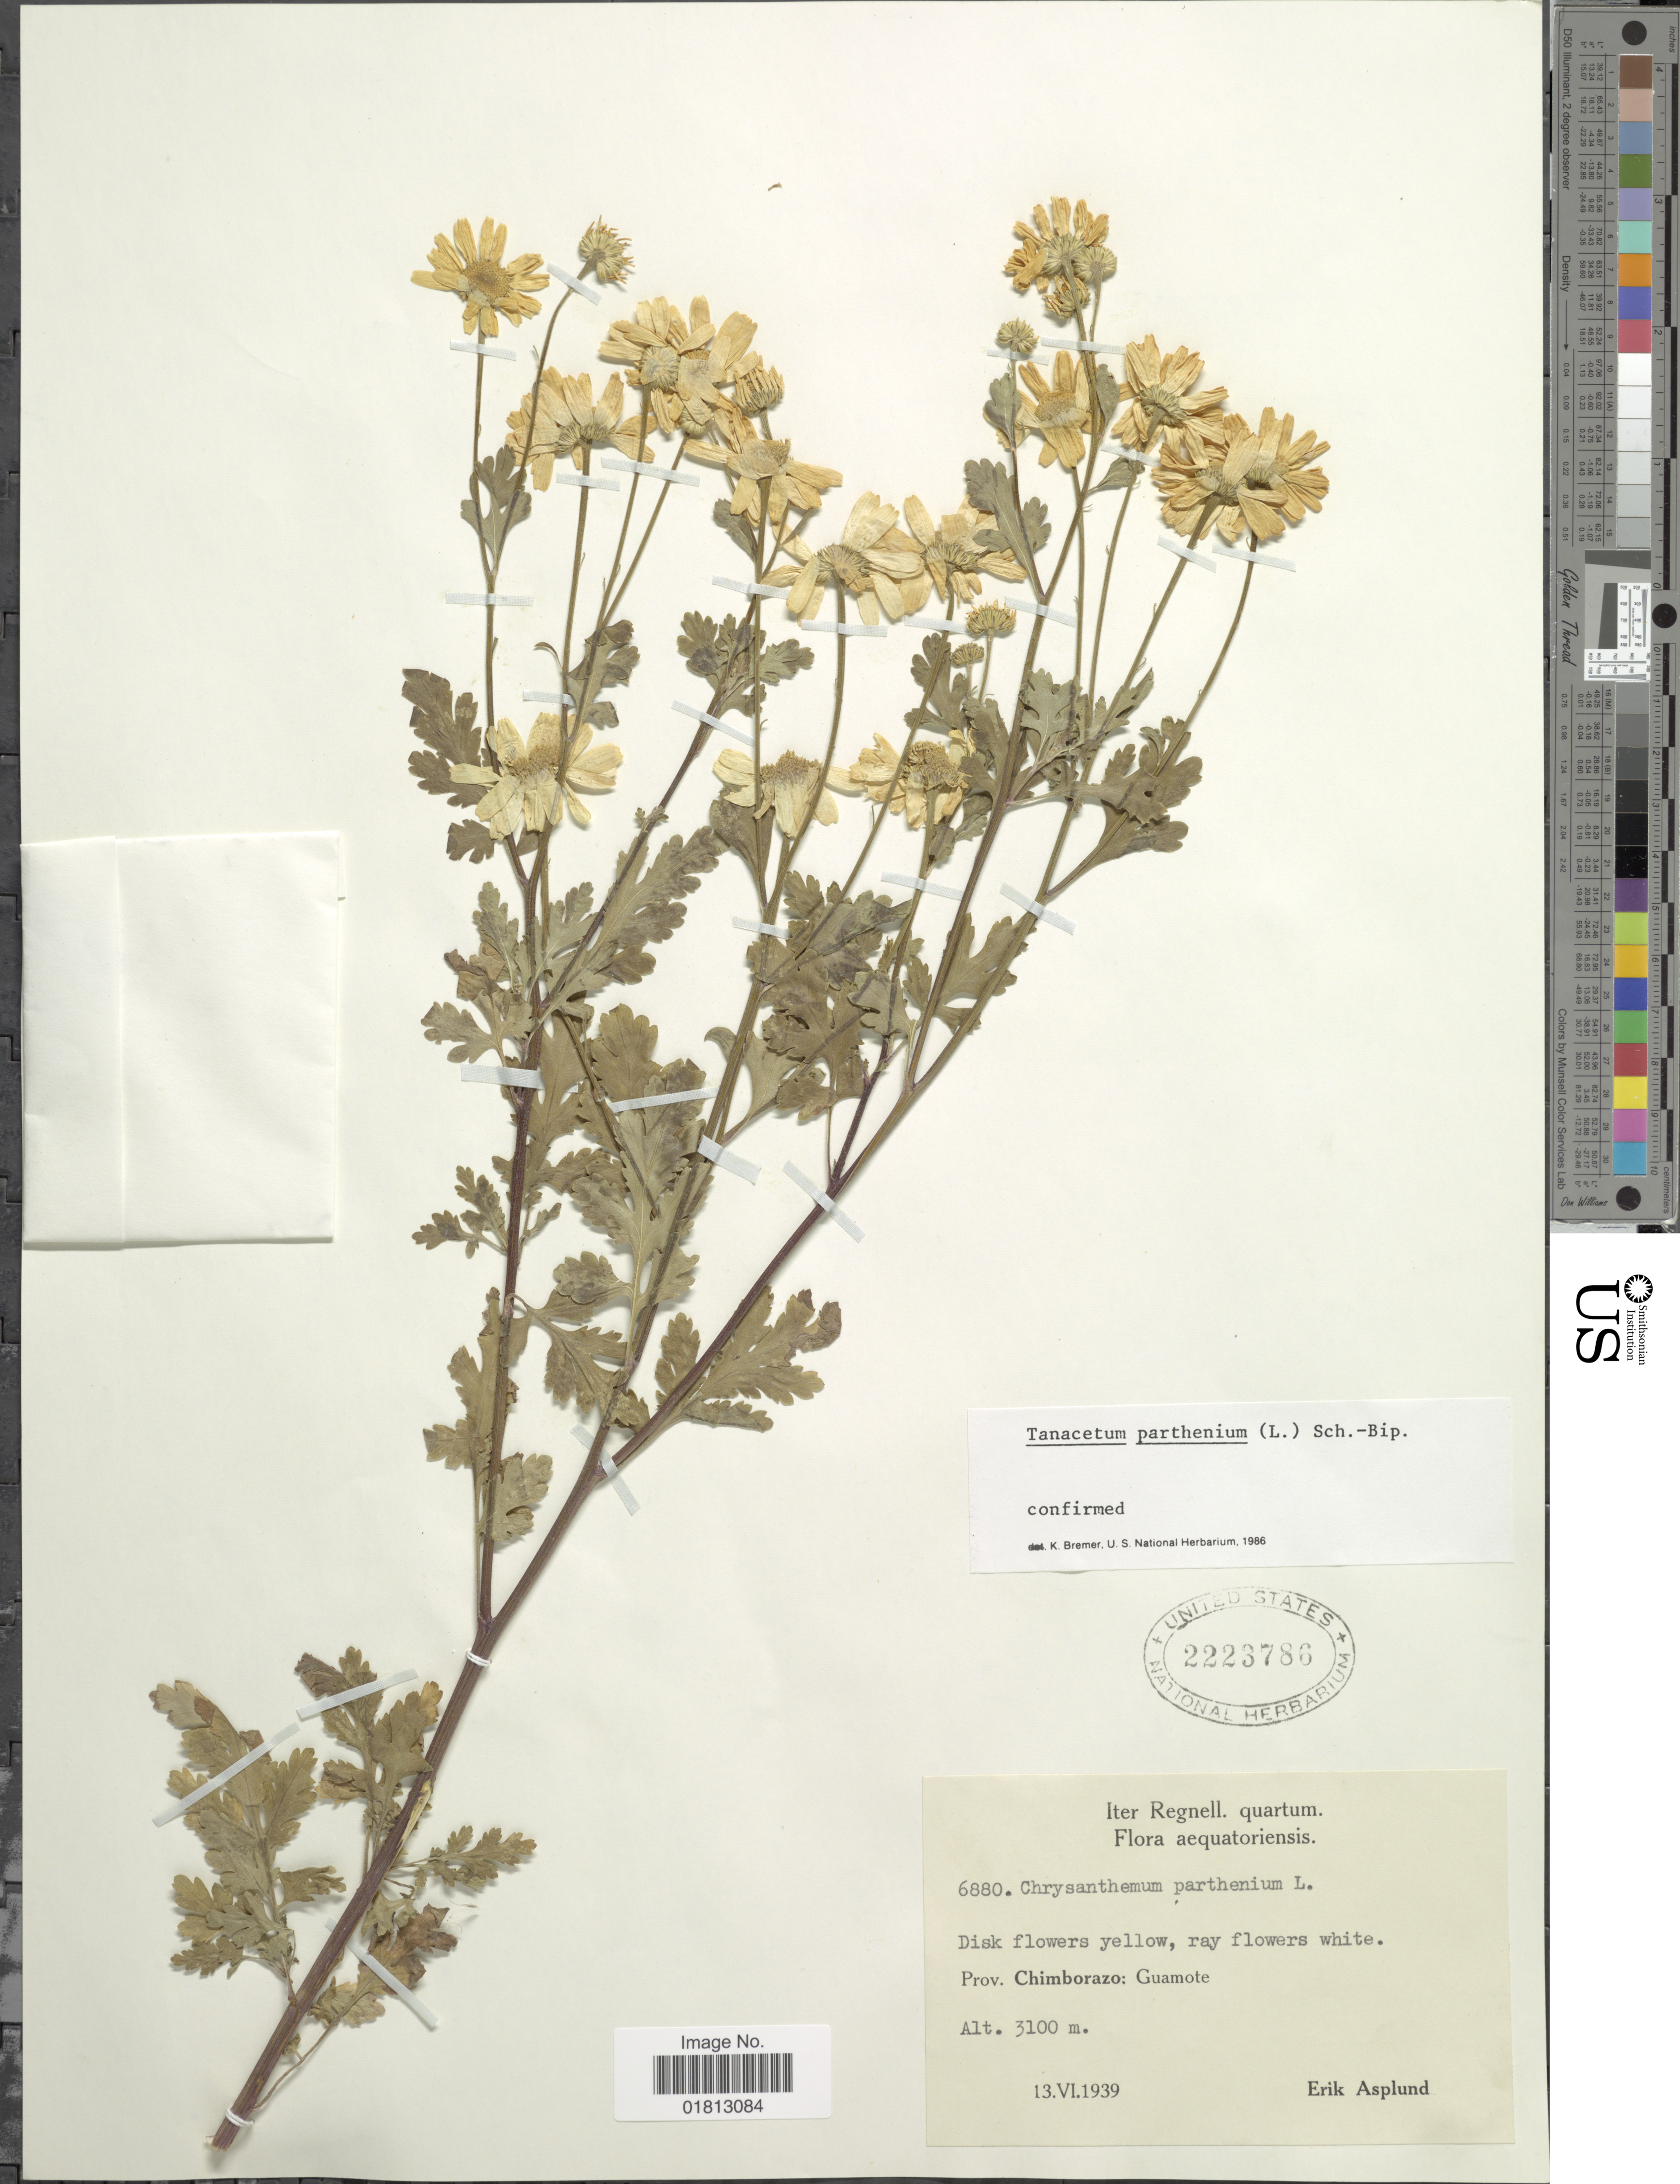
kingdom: Plantae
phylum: Tracheophyta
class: Magnoliopsida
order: Asterales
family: Asteraceae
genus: Tanacetum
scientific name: Tanacetum parthenium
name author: (L.) Sch. Bip.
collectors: E. Asplund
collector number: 6880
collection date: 1939-06-13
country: Ecuador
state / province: Chimborazo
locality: Prov. Chimborazo: Guamote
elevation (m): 3100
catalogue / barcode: US 2223786